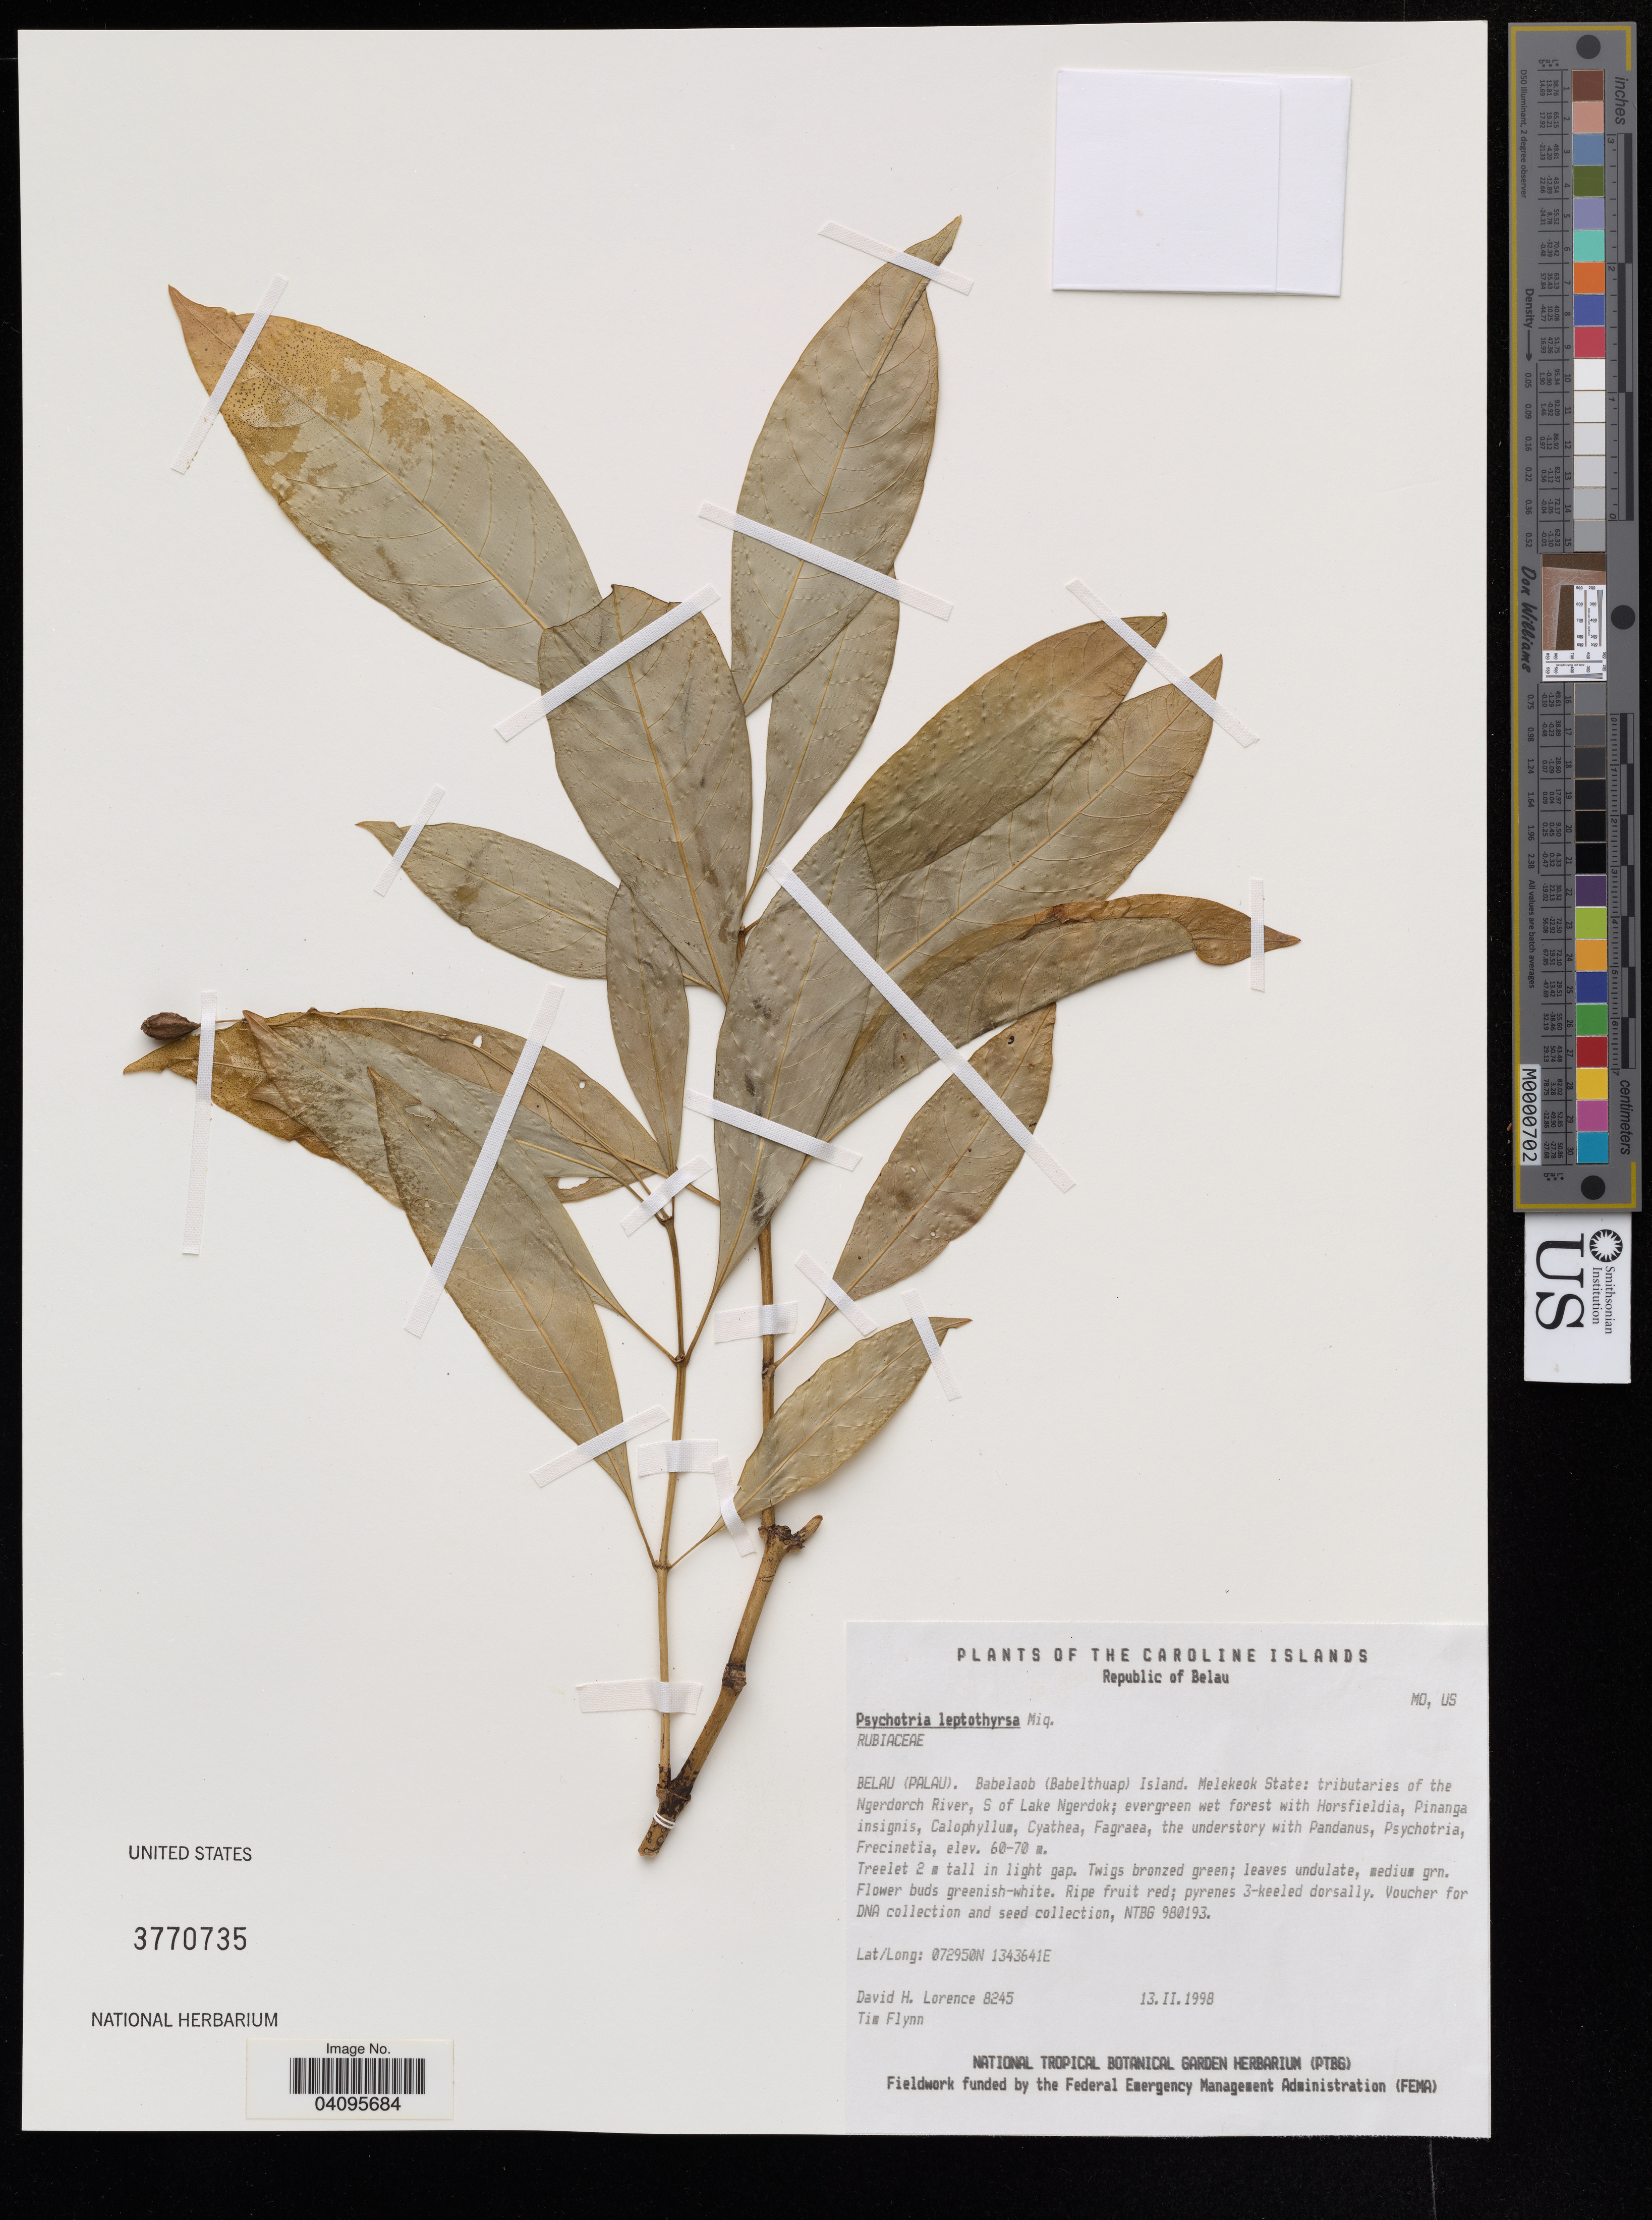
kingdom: Plantae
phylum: Tracheophyta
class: Magnoliopsida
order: Gentianales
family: Rubiaceae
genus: Psychotria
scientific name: Psychotria leptothyrsa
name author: Miq.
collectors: D. Lorence & T. W. Flynn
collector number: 8245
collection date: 1998-02-13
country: Palau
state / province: Melekeok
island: Babeldaob [Babelthuap]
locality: Tributaries of the Ngerdorch River, S of Lake Ngerdok.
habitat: Evergreen wet forest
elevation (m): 60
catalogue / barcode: US 3770735